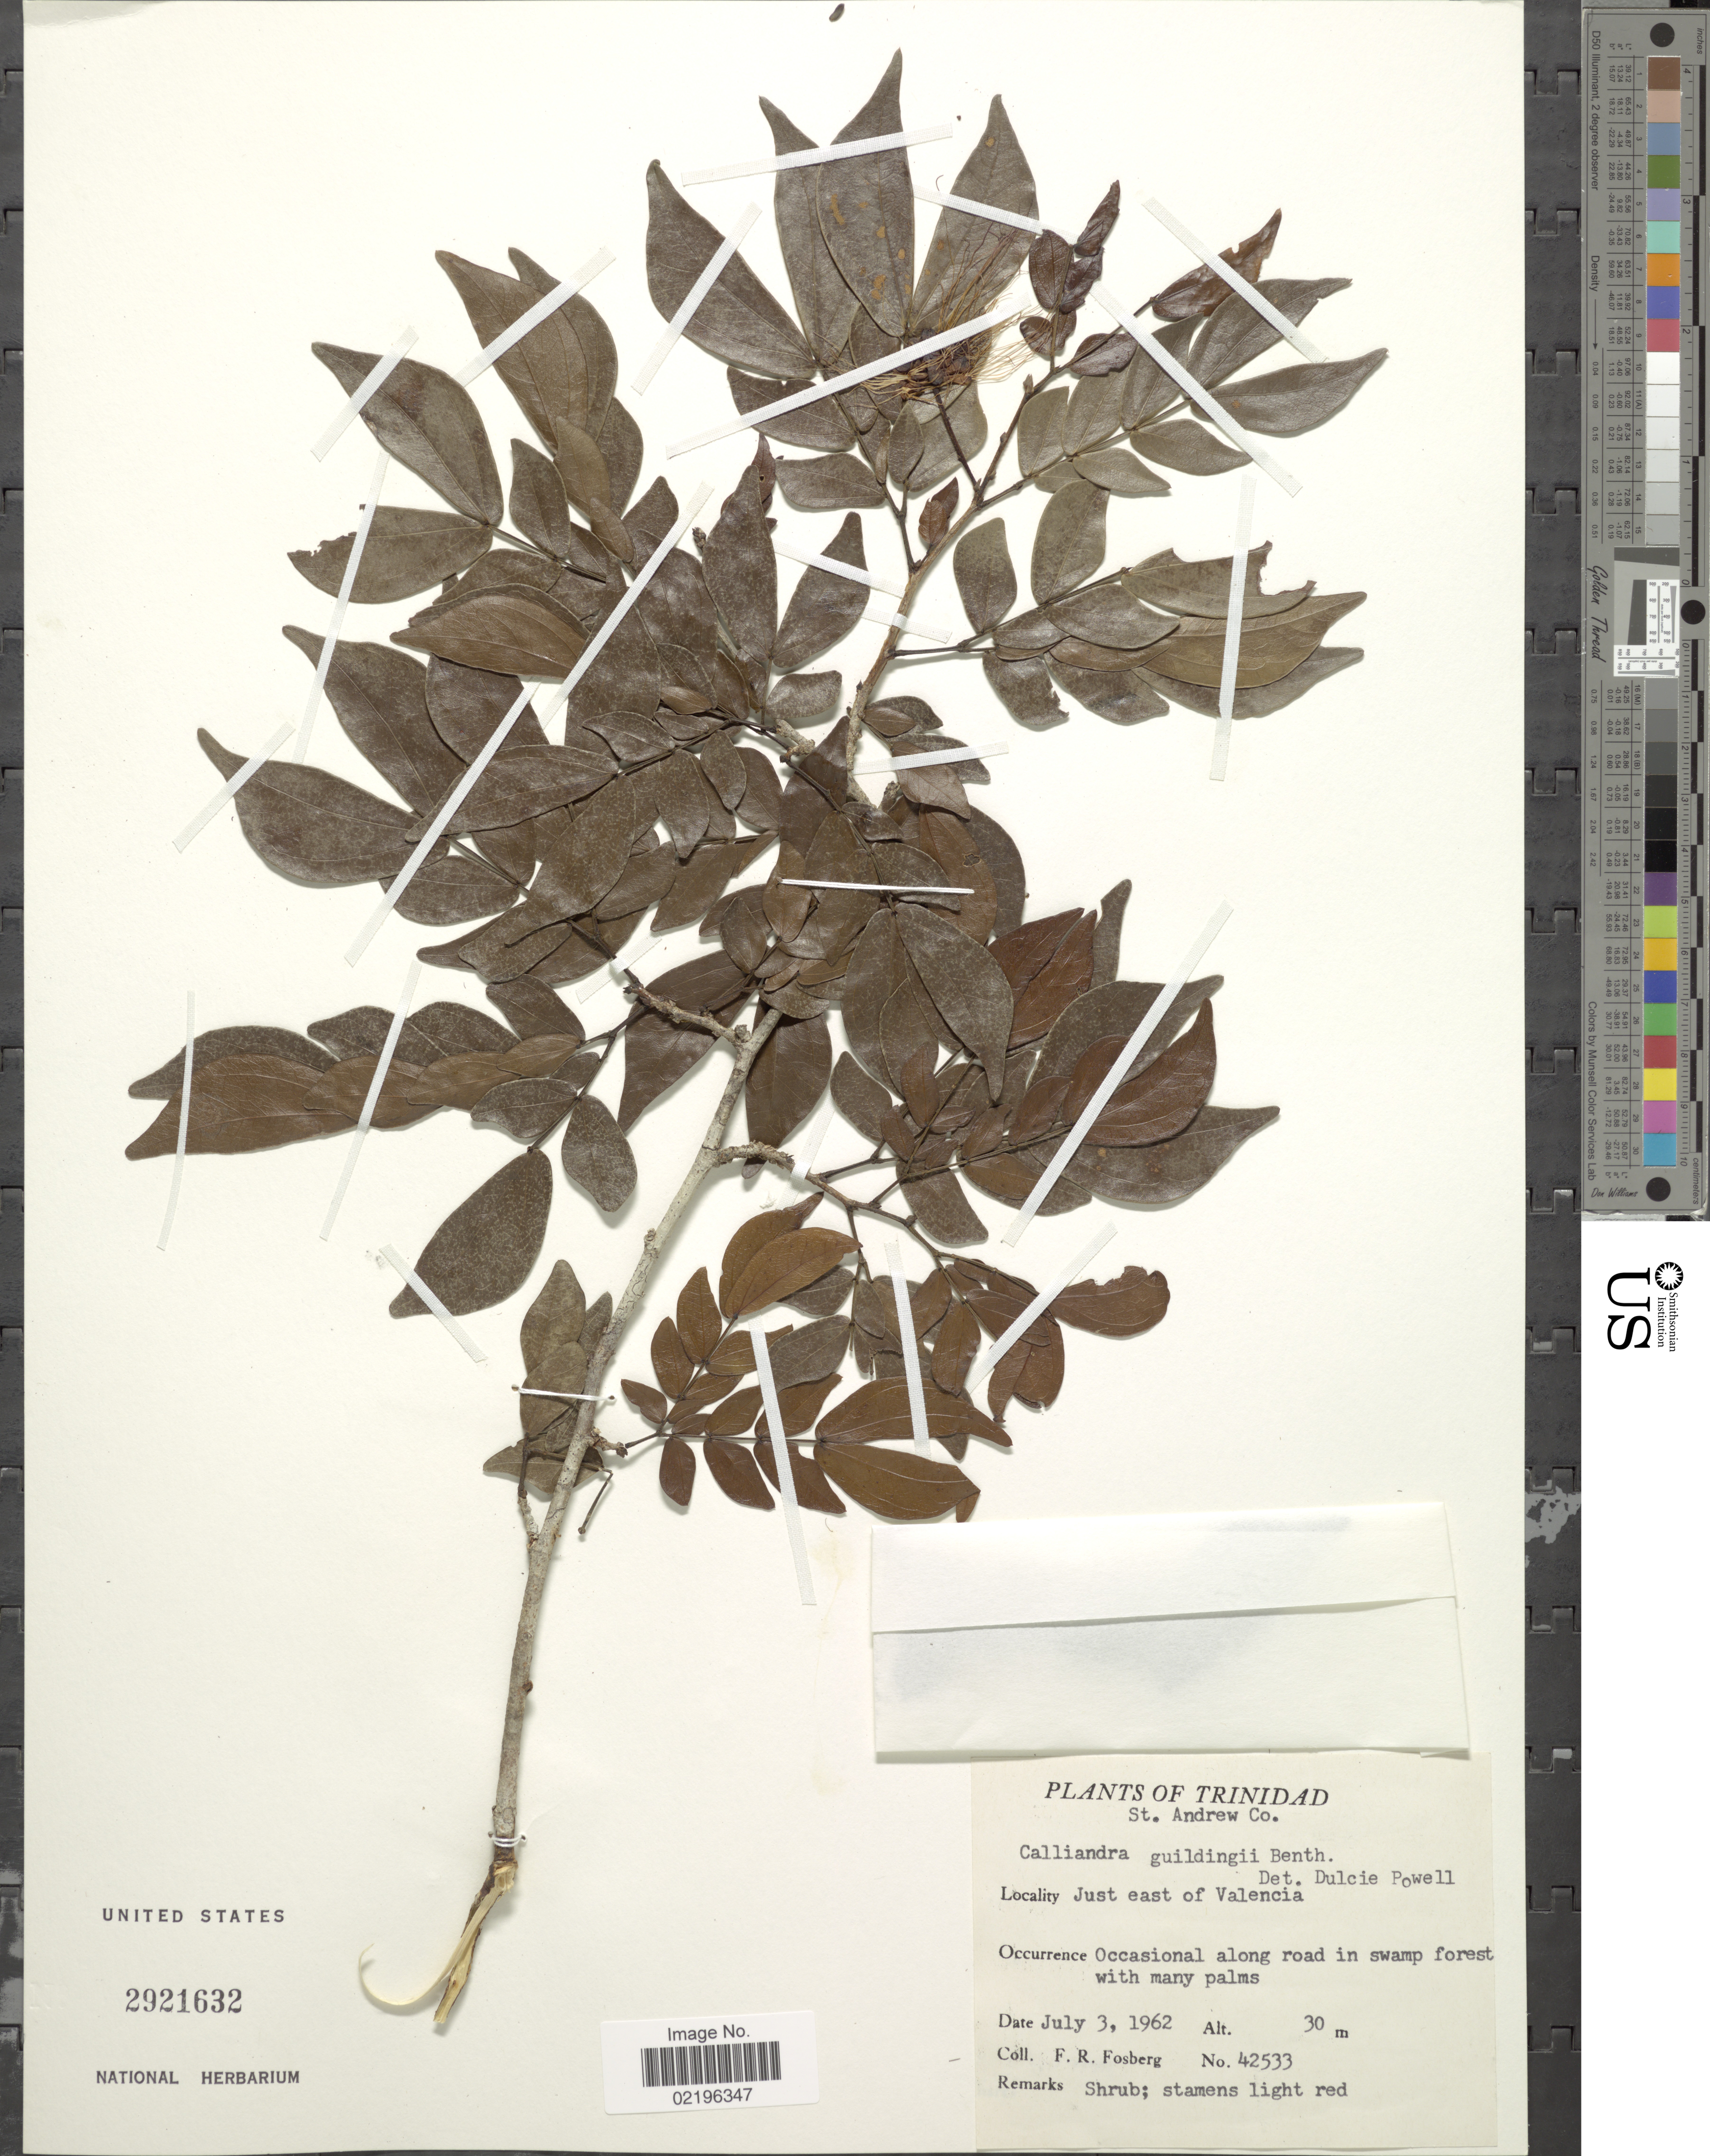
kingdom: Plantae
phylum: Tracheophyta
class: Magnoliopsida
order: Fabales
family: Fabaceae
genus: Calliandra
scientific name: Calliandra guildingii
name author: Benth.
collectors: F. R. Fosberg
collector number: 42533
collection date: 1962-07-03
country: Trinidad and Tobago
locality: Trinidad, St. Andrew Co. Just east of Valencia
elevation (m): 30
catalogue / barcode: US 2921632